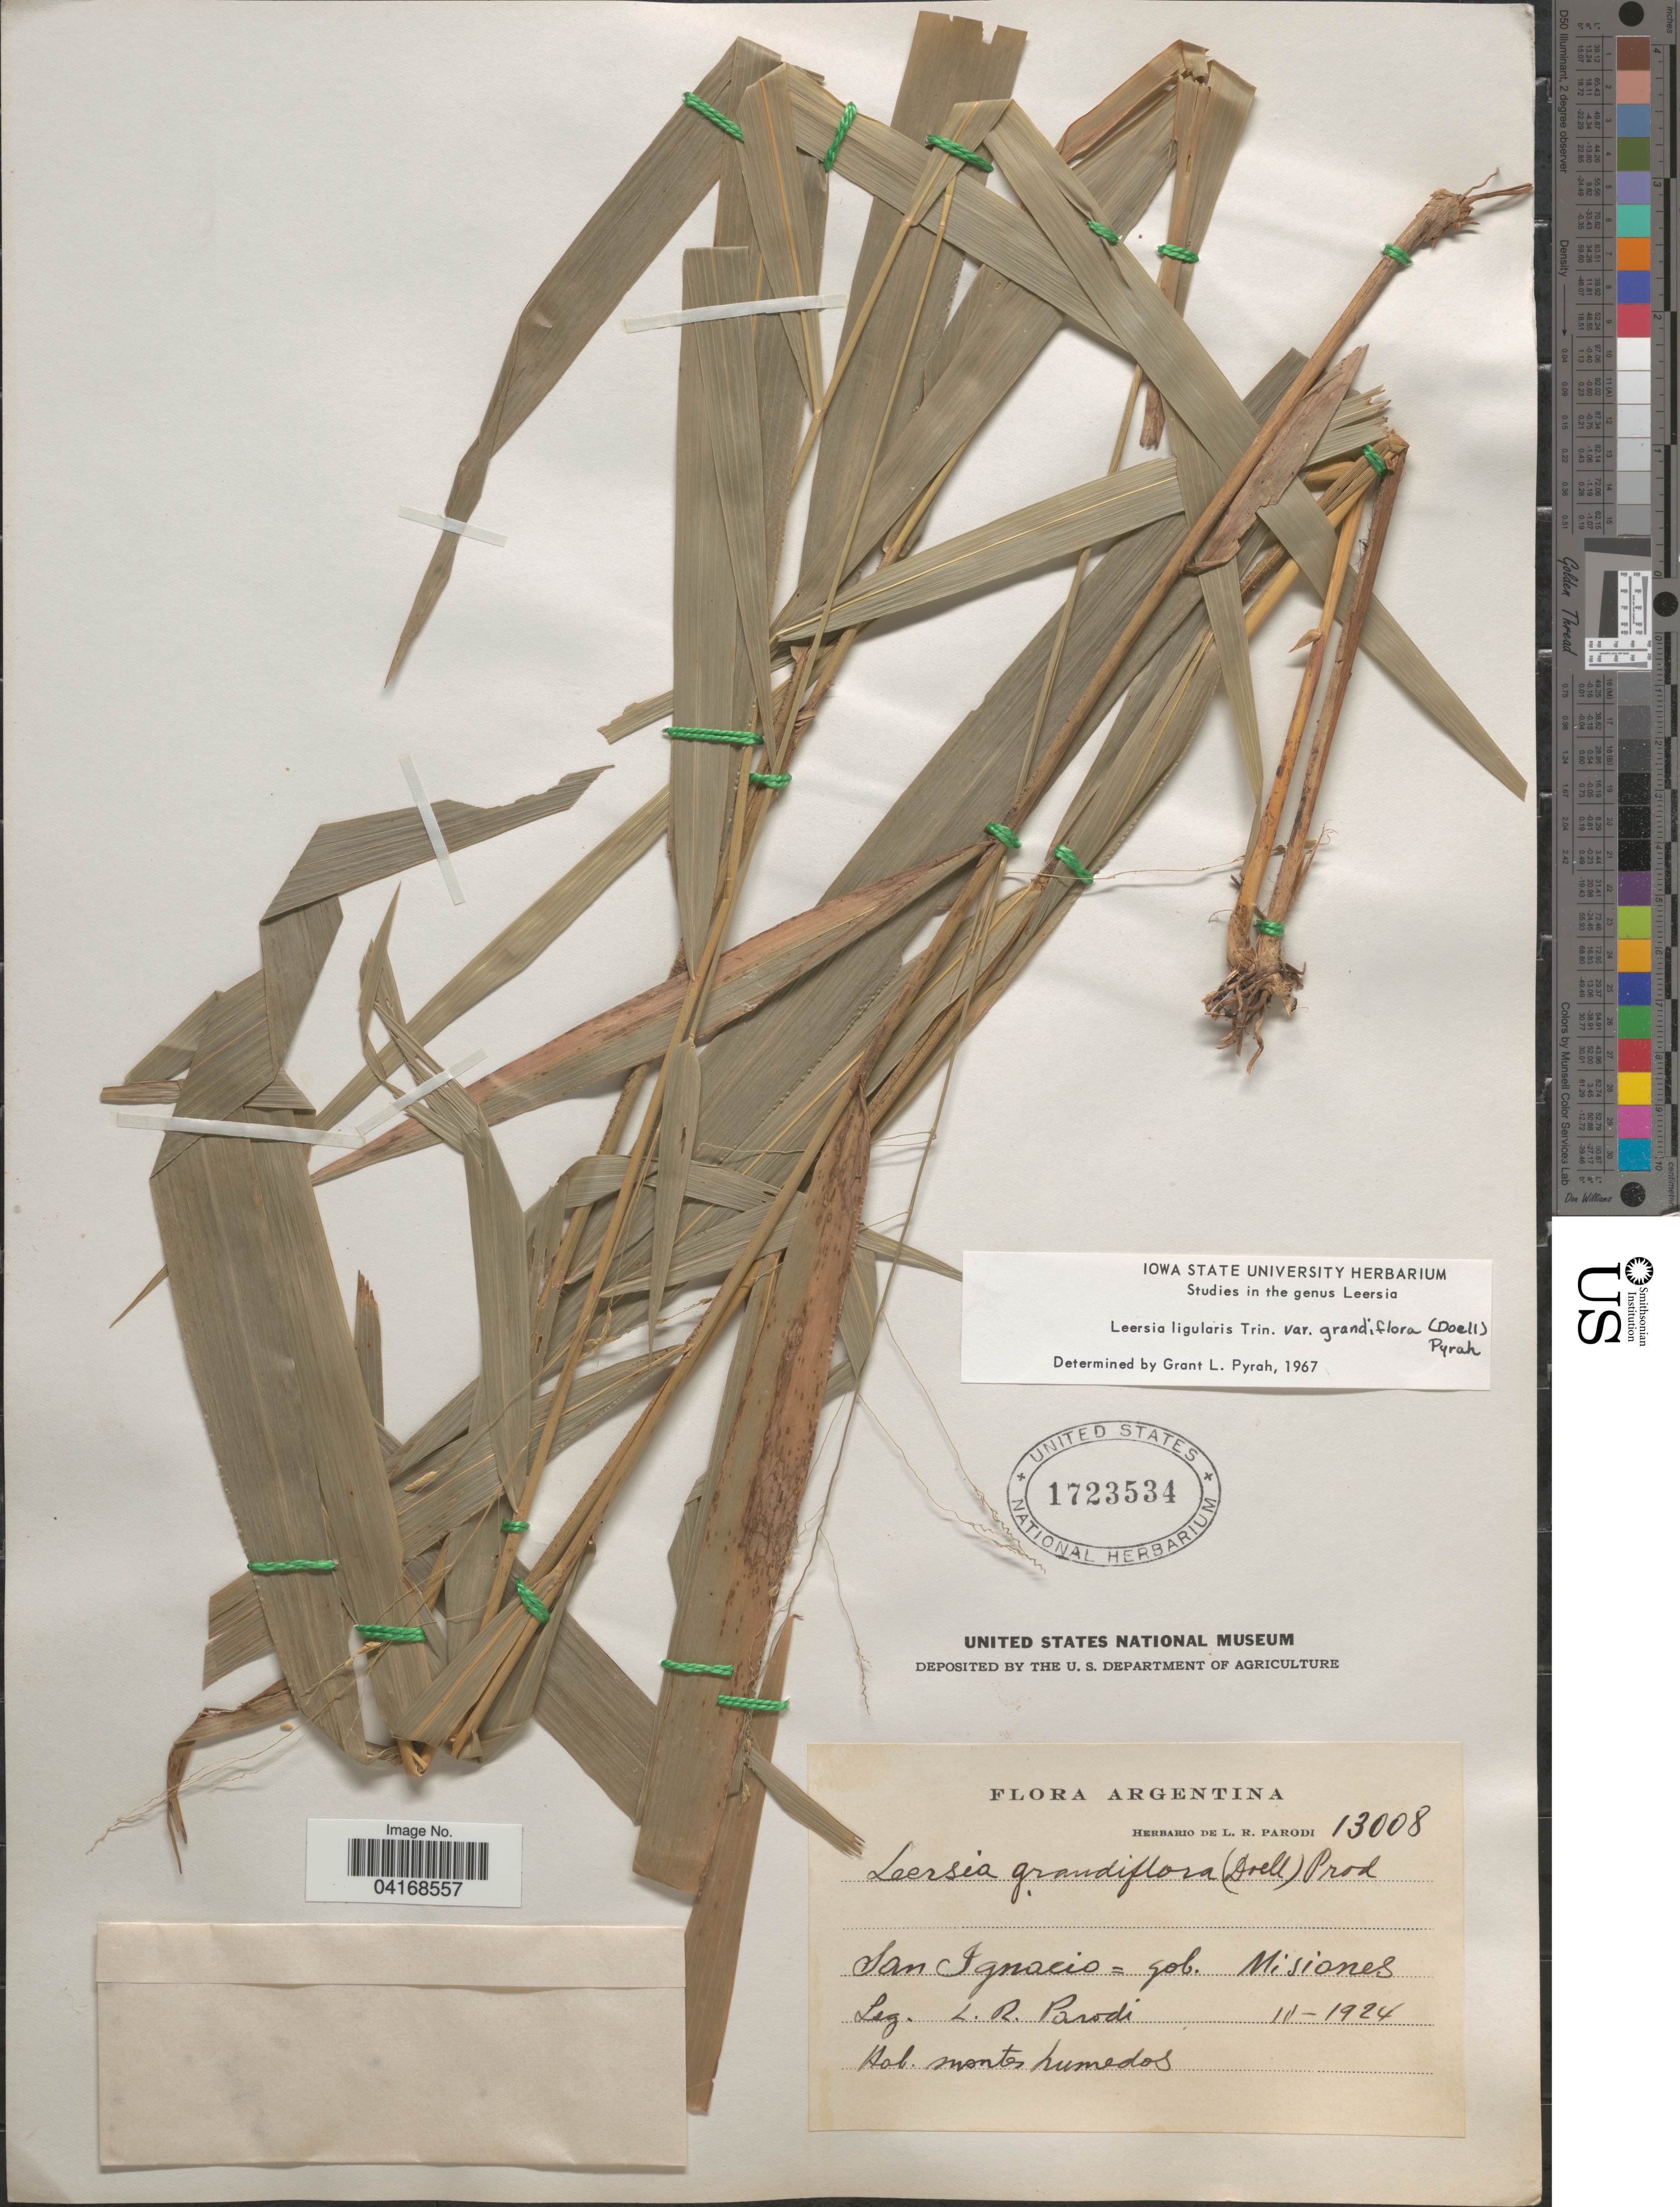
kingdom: Plantae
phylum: Tracheophyta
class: Liliopsida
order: Poales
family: Poaceae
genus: Leersia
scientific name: Leersia ligularis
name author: Trin.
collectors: L. R. Parodi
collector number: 13008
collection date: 1924-10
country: Argentina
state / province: Misiones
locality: San Ignacio = Gob. Misiones.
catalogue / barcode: US 1723534